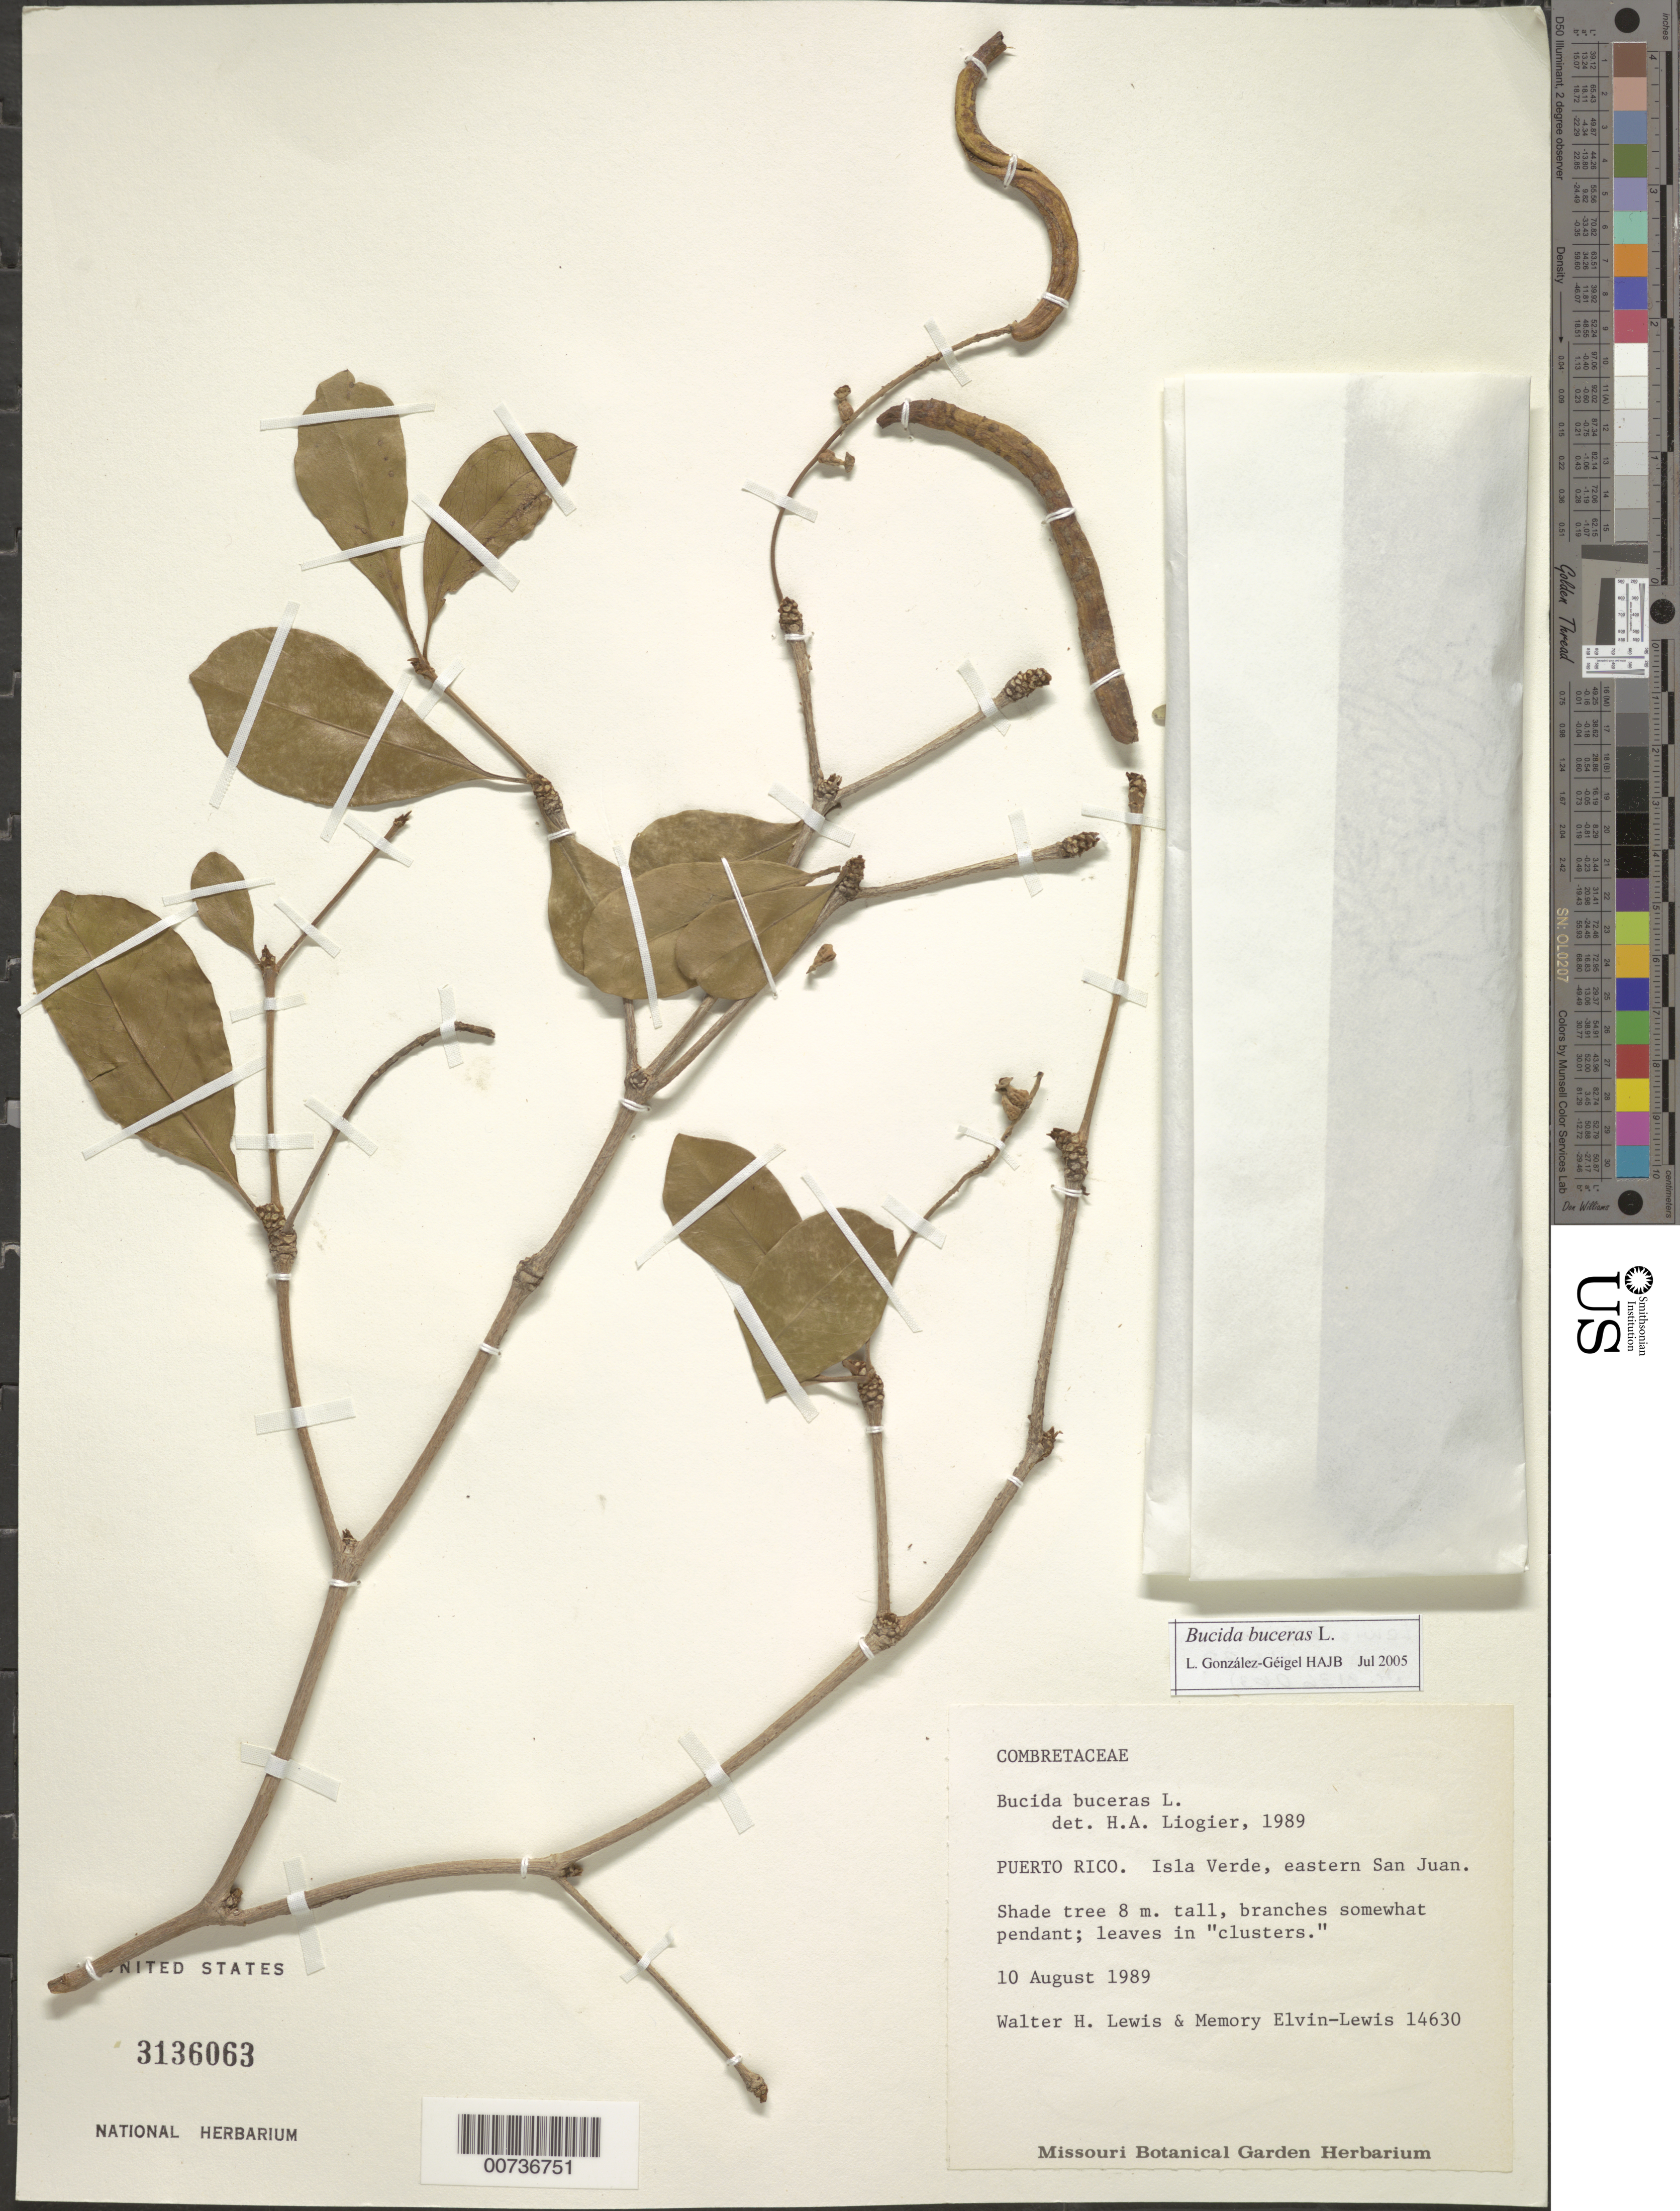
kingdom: Plantae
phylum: Tracheophyta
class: Magnoliopsida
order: Myrtales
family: Combretaceae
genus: Terminalia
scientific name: Terminalia buceras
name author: (L.) C. Wright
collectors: W. H. Lewis & M. E. Lewis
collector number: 14630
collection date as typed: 10 Aug 1989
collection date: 1989-08-10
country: Puerto Rico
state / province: San Juan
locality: Isla Verde. Eastern San Juan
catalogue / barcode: US 3136063